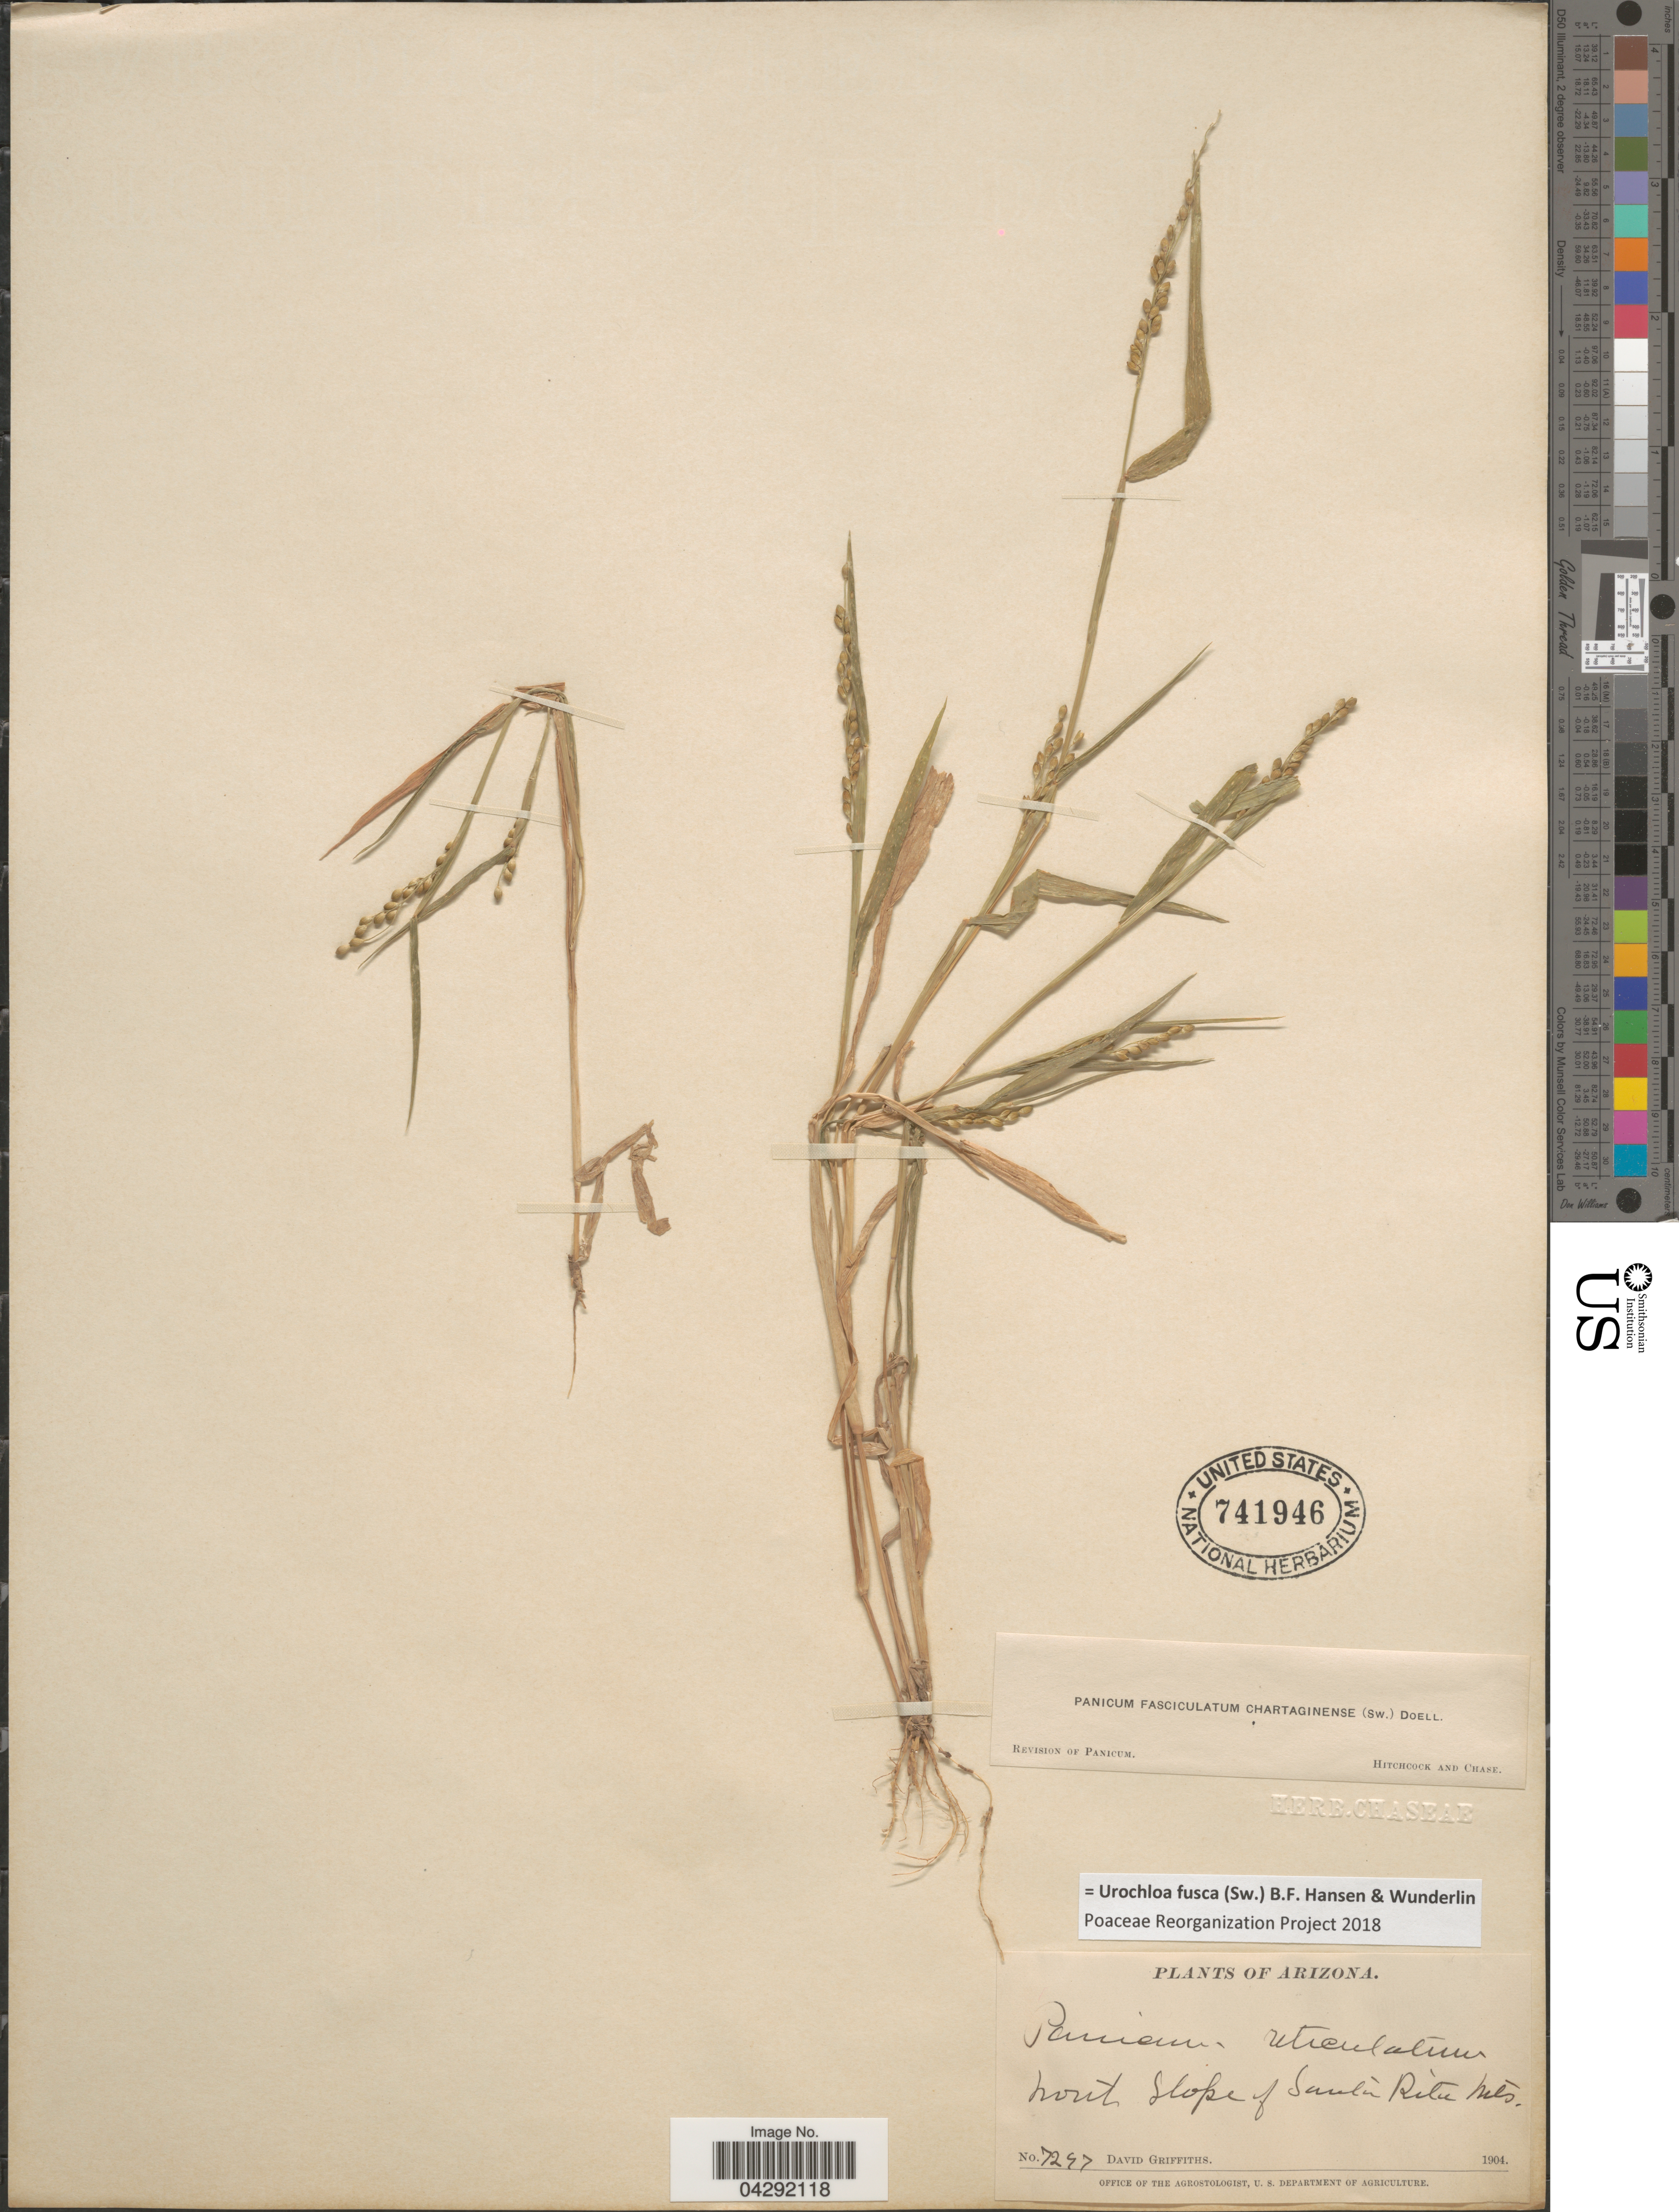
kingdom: Plantae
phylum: Tracheophyta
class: Liliopsida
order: Poales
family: Poaceae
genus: Urochloa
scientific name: Urochloa fusca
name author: (Sw.) B.F. Hansen & Wunderlin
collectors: D. Griffiths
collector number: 7297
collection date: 1904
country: United States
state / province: Arizona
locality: North slope of Santa Rita Mts.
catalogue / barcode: US 741946